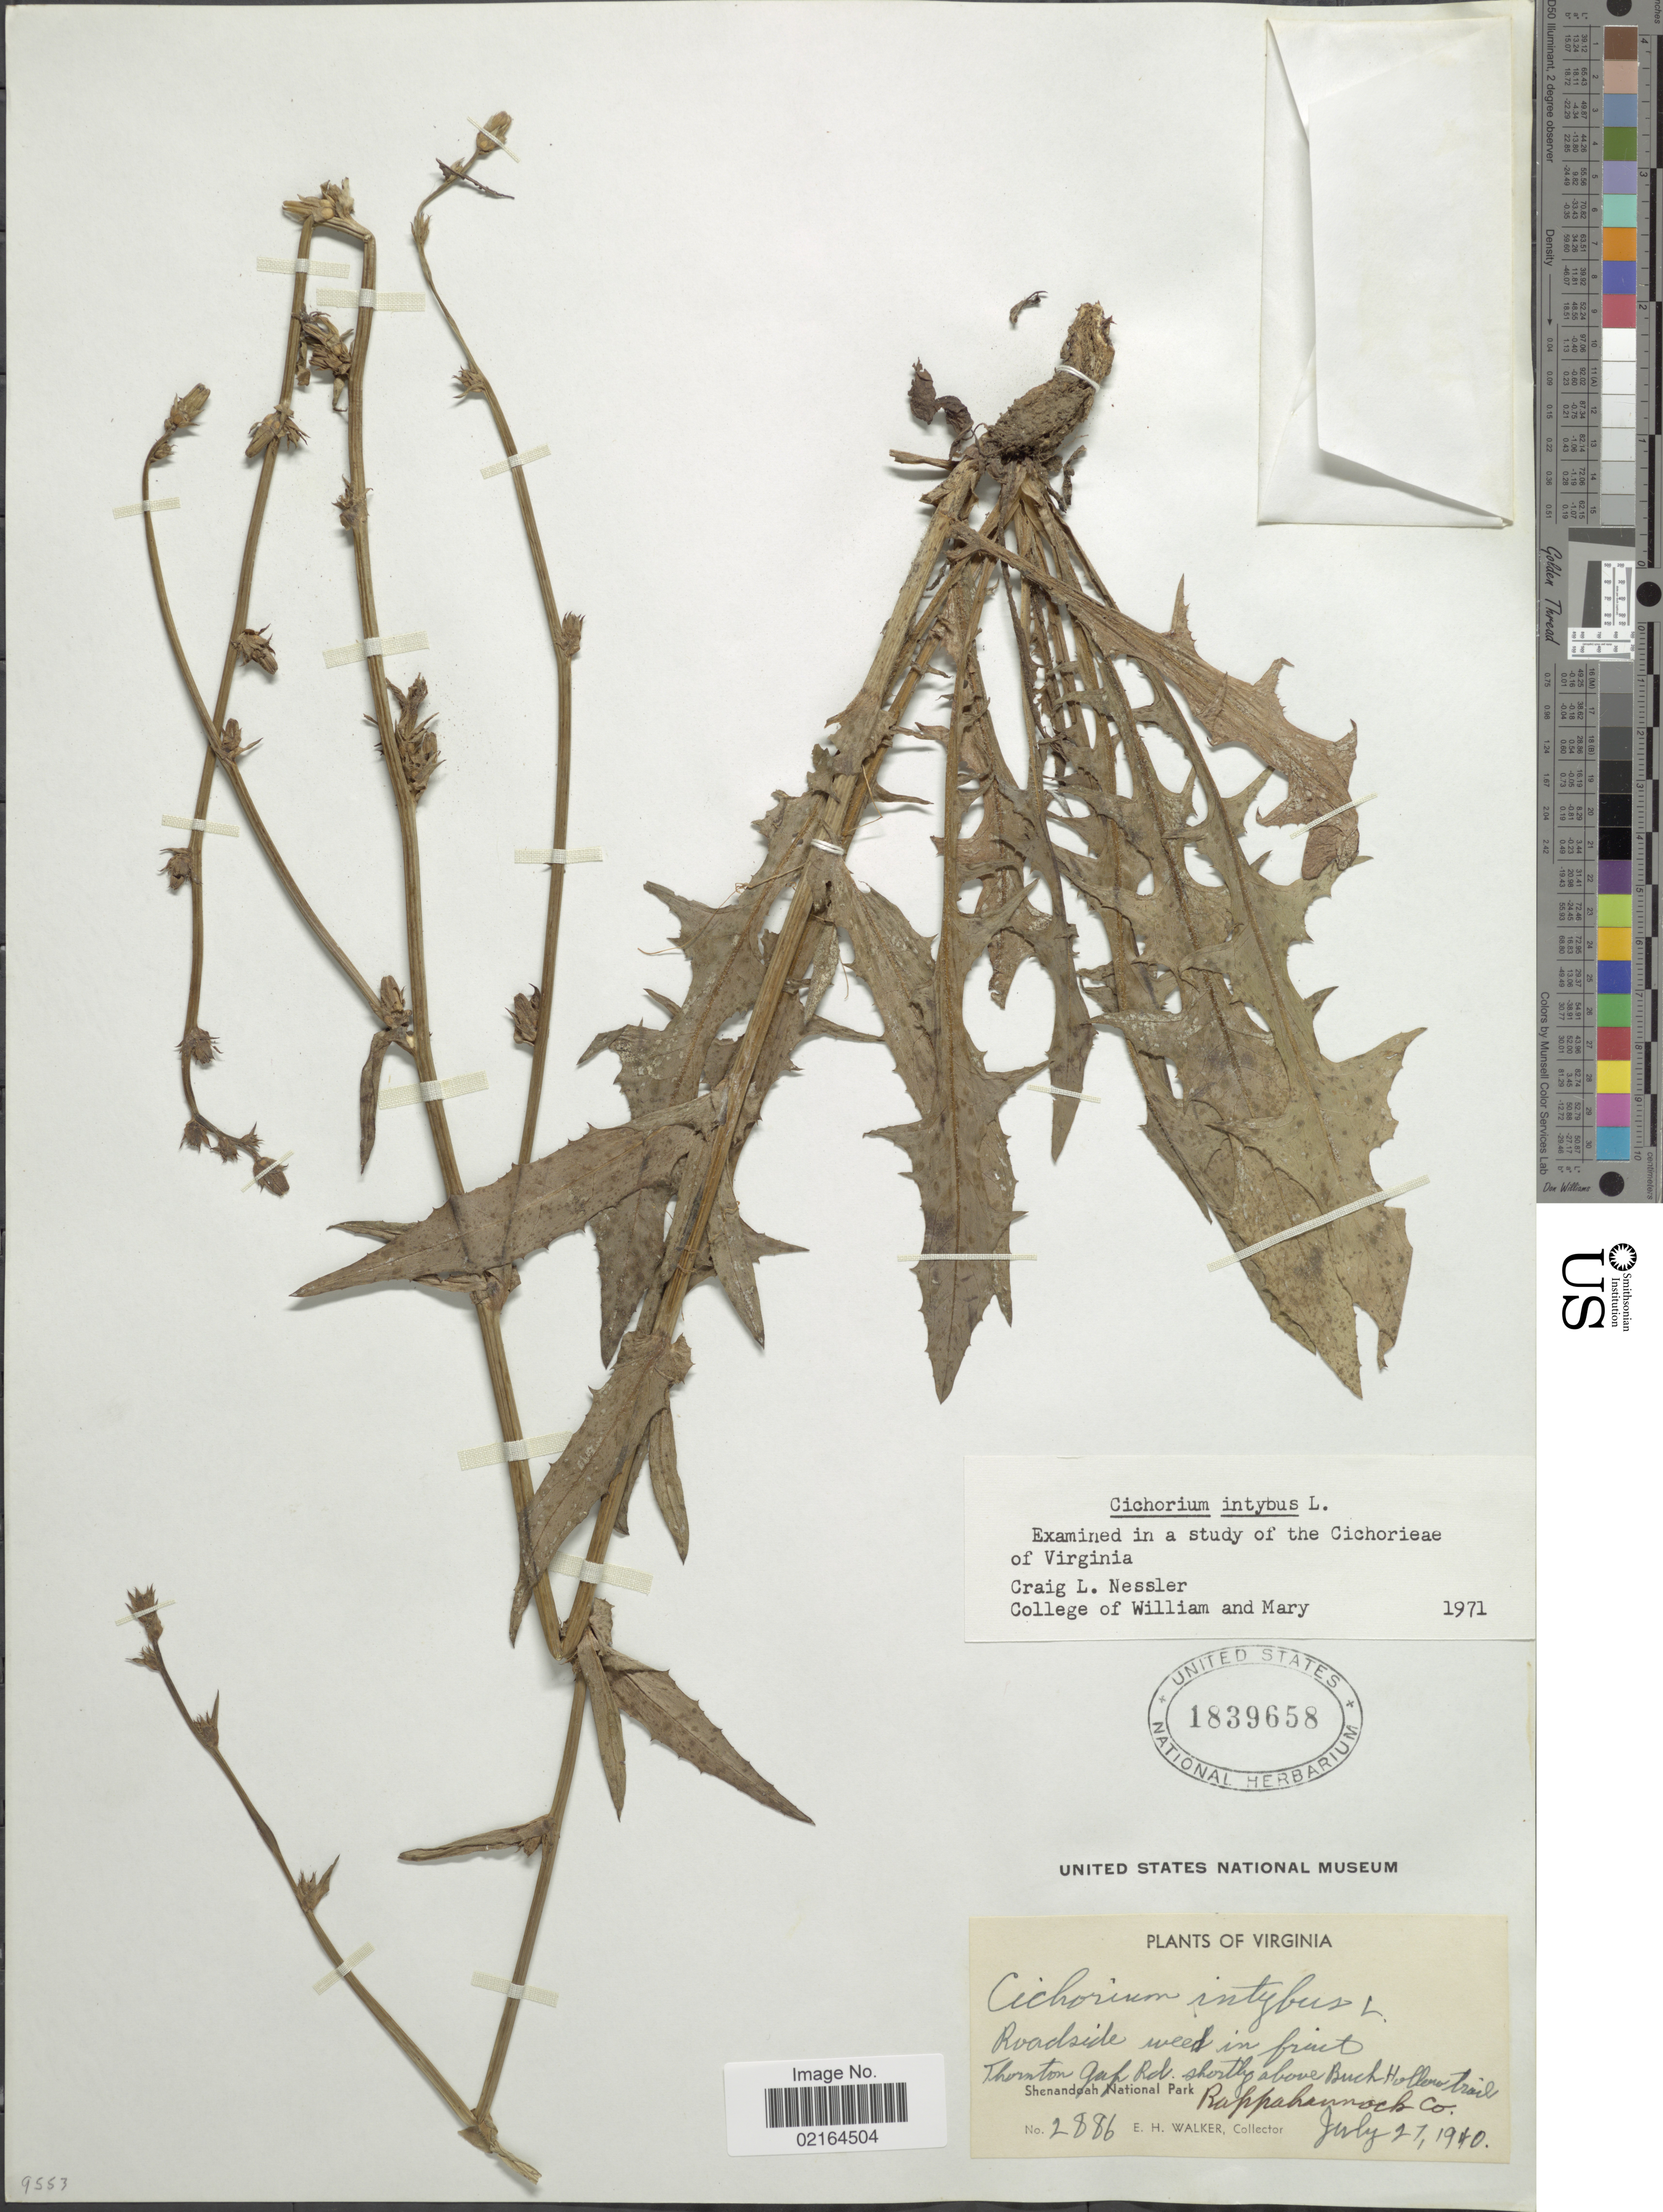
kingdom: Plantae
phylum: Tracheophyta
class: Magnoliopsida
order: Asterales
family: Asteraceae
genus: Cichorium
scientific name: Cichorium intybus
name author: L.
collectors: E. H. Walker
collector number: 2886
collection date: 1940-07-27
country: United States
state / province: Virginia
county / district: Rappahannock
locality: Thornton gap Rd. shortly above Buch Hollero trail, Shenandoah National Park, Rappahannock Co.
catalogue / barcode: US 1839658